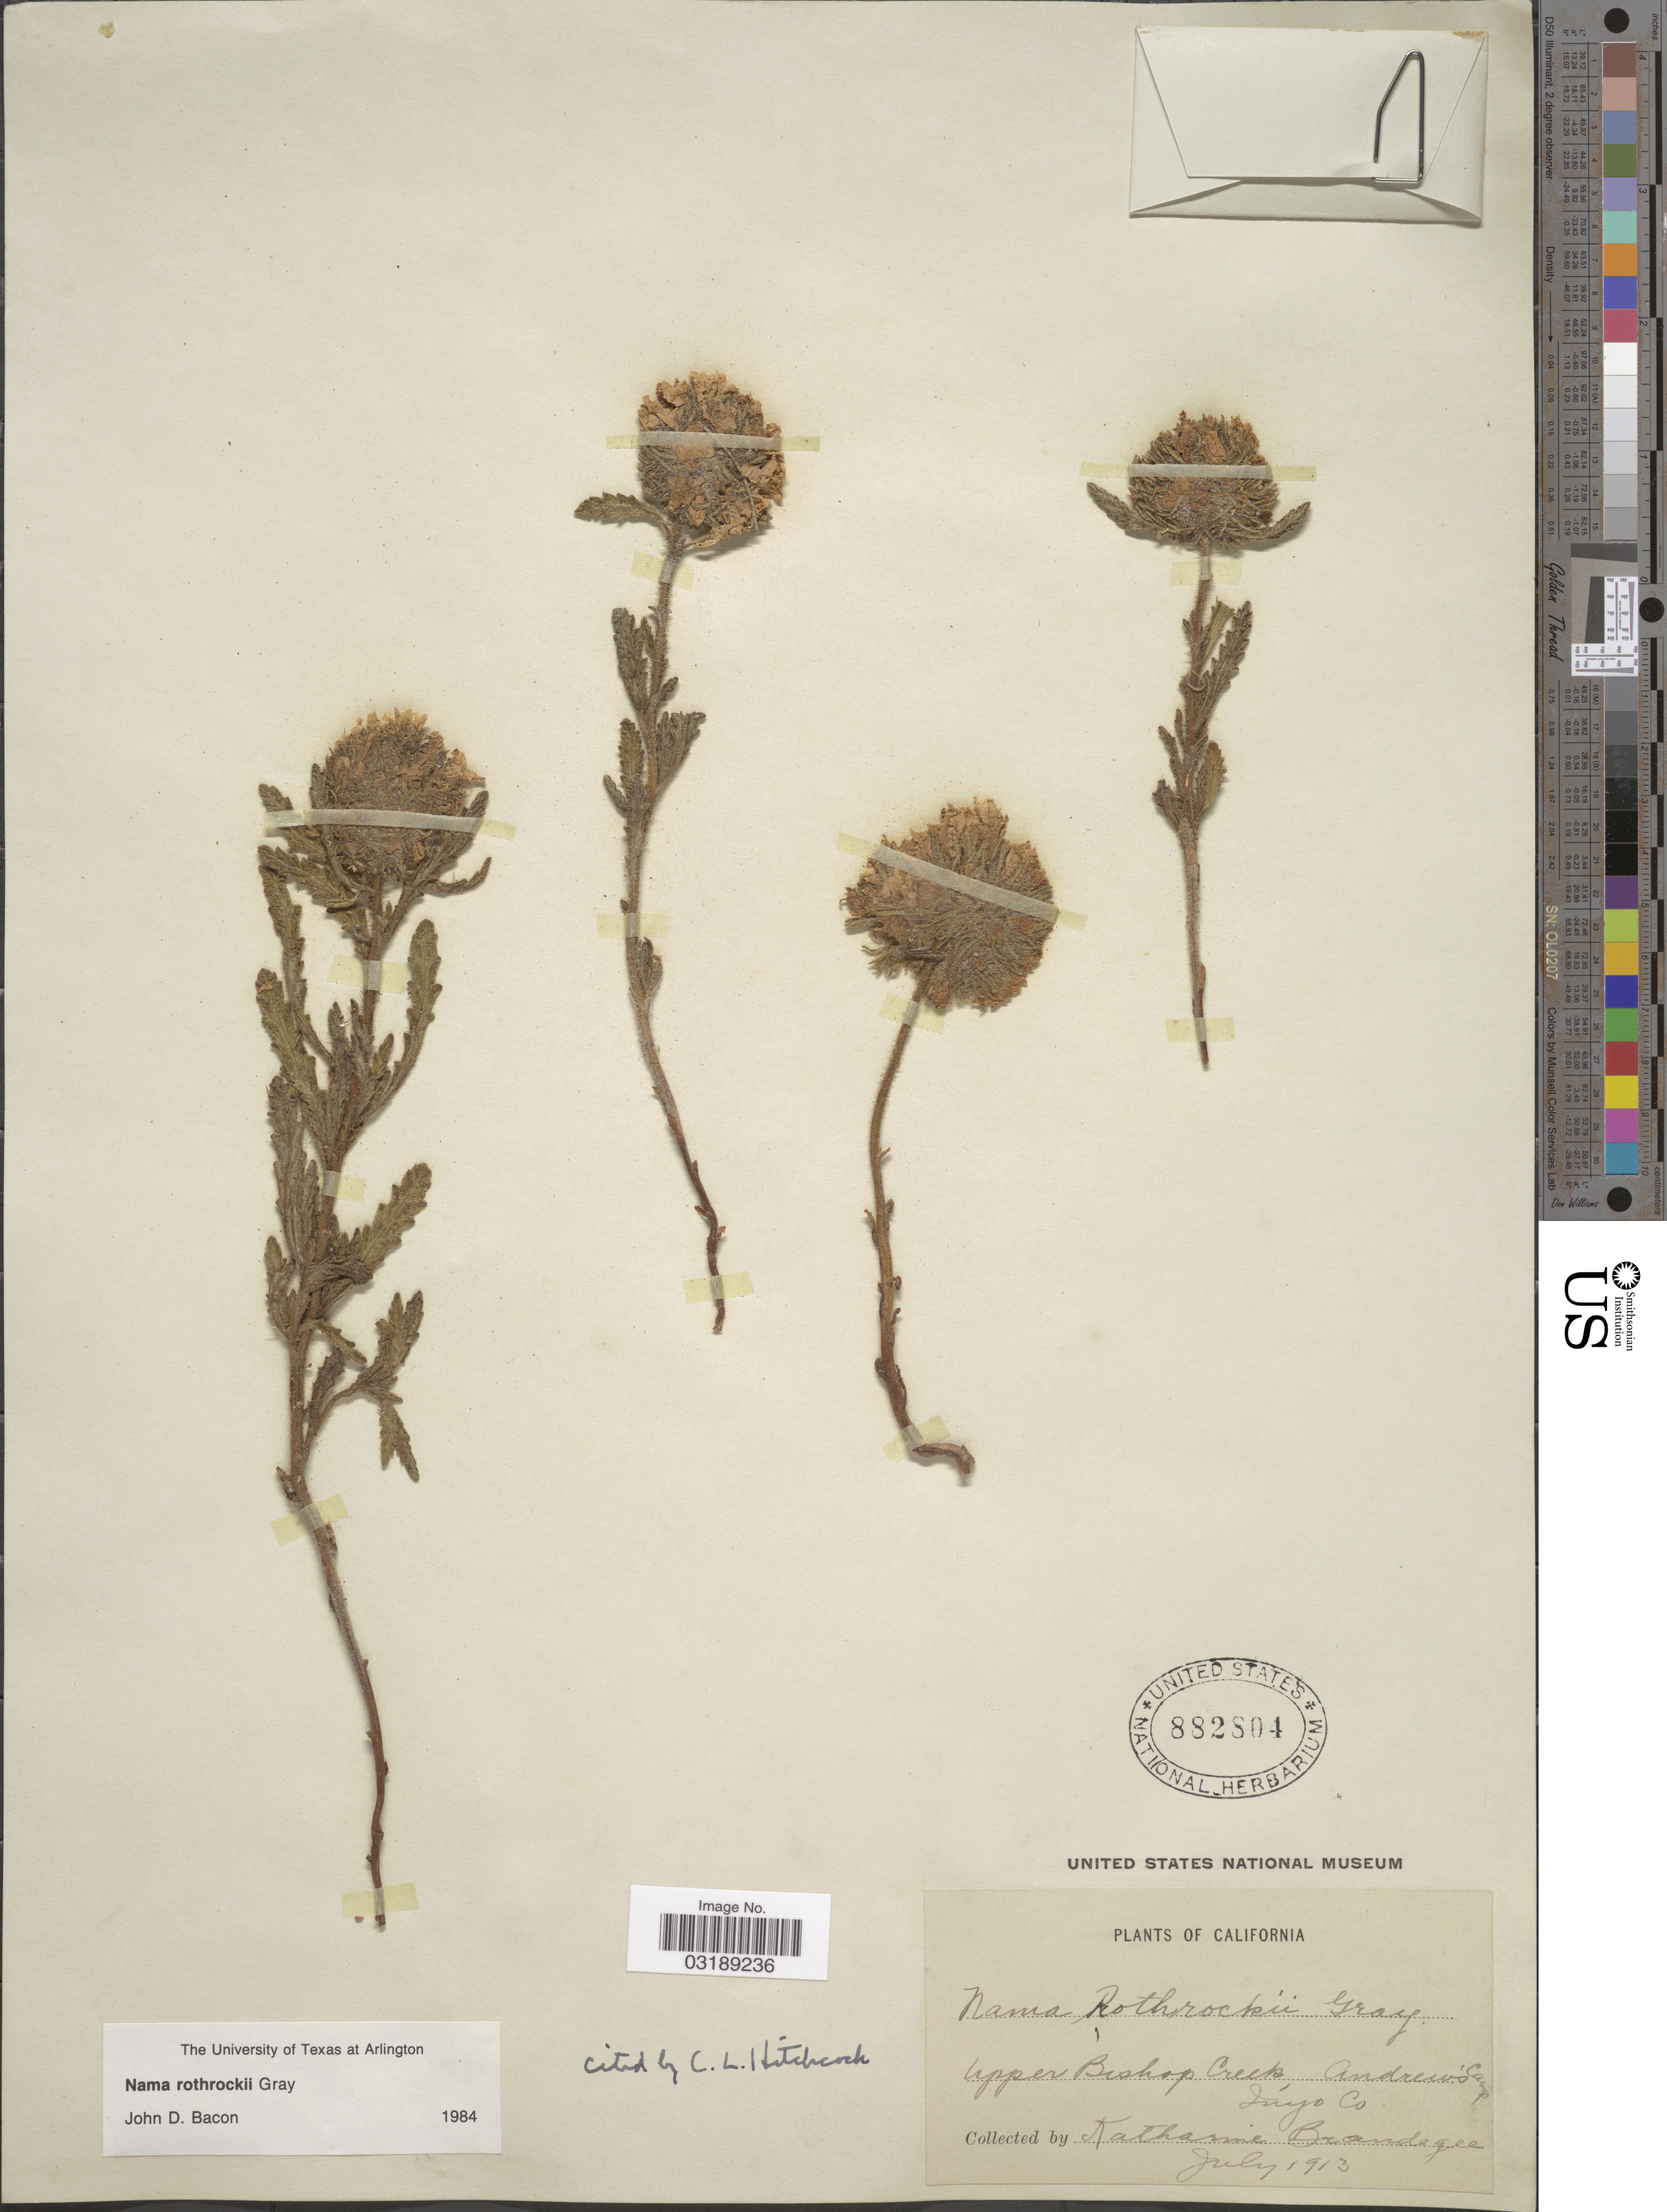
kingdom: Plantae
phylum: Tracheophyta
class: Magnoliopsida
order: Boraginales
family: Namaceae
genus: Nama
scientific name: Nama rothrockii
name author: A. Gray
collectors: M. K. Brandegee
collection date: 1913-07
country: United States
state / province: California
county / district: Inyo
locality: Upper Bishop Creek, Andrew's Camp, Inyo Co.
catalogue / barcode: US 882804